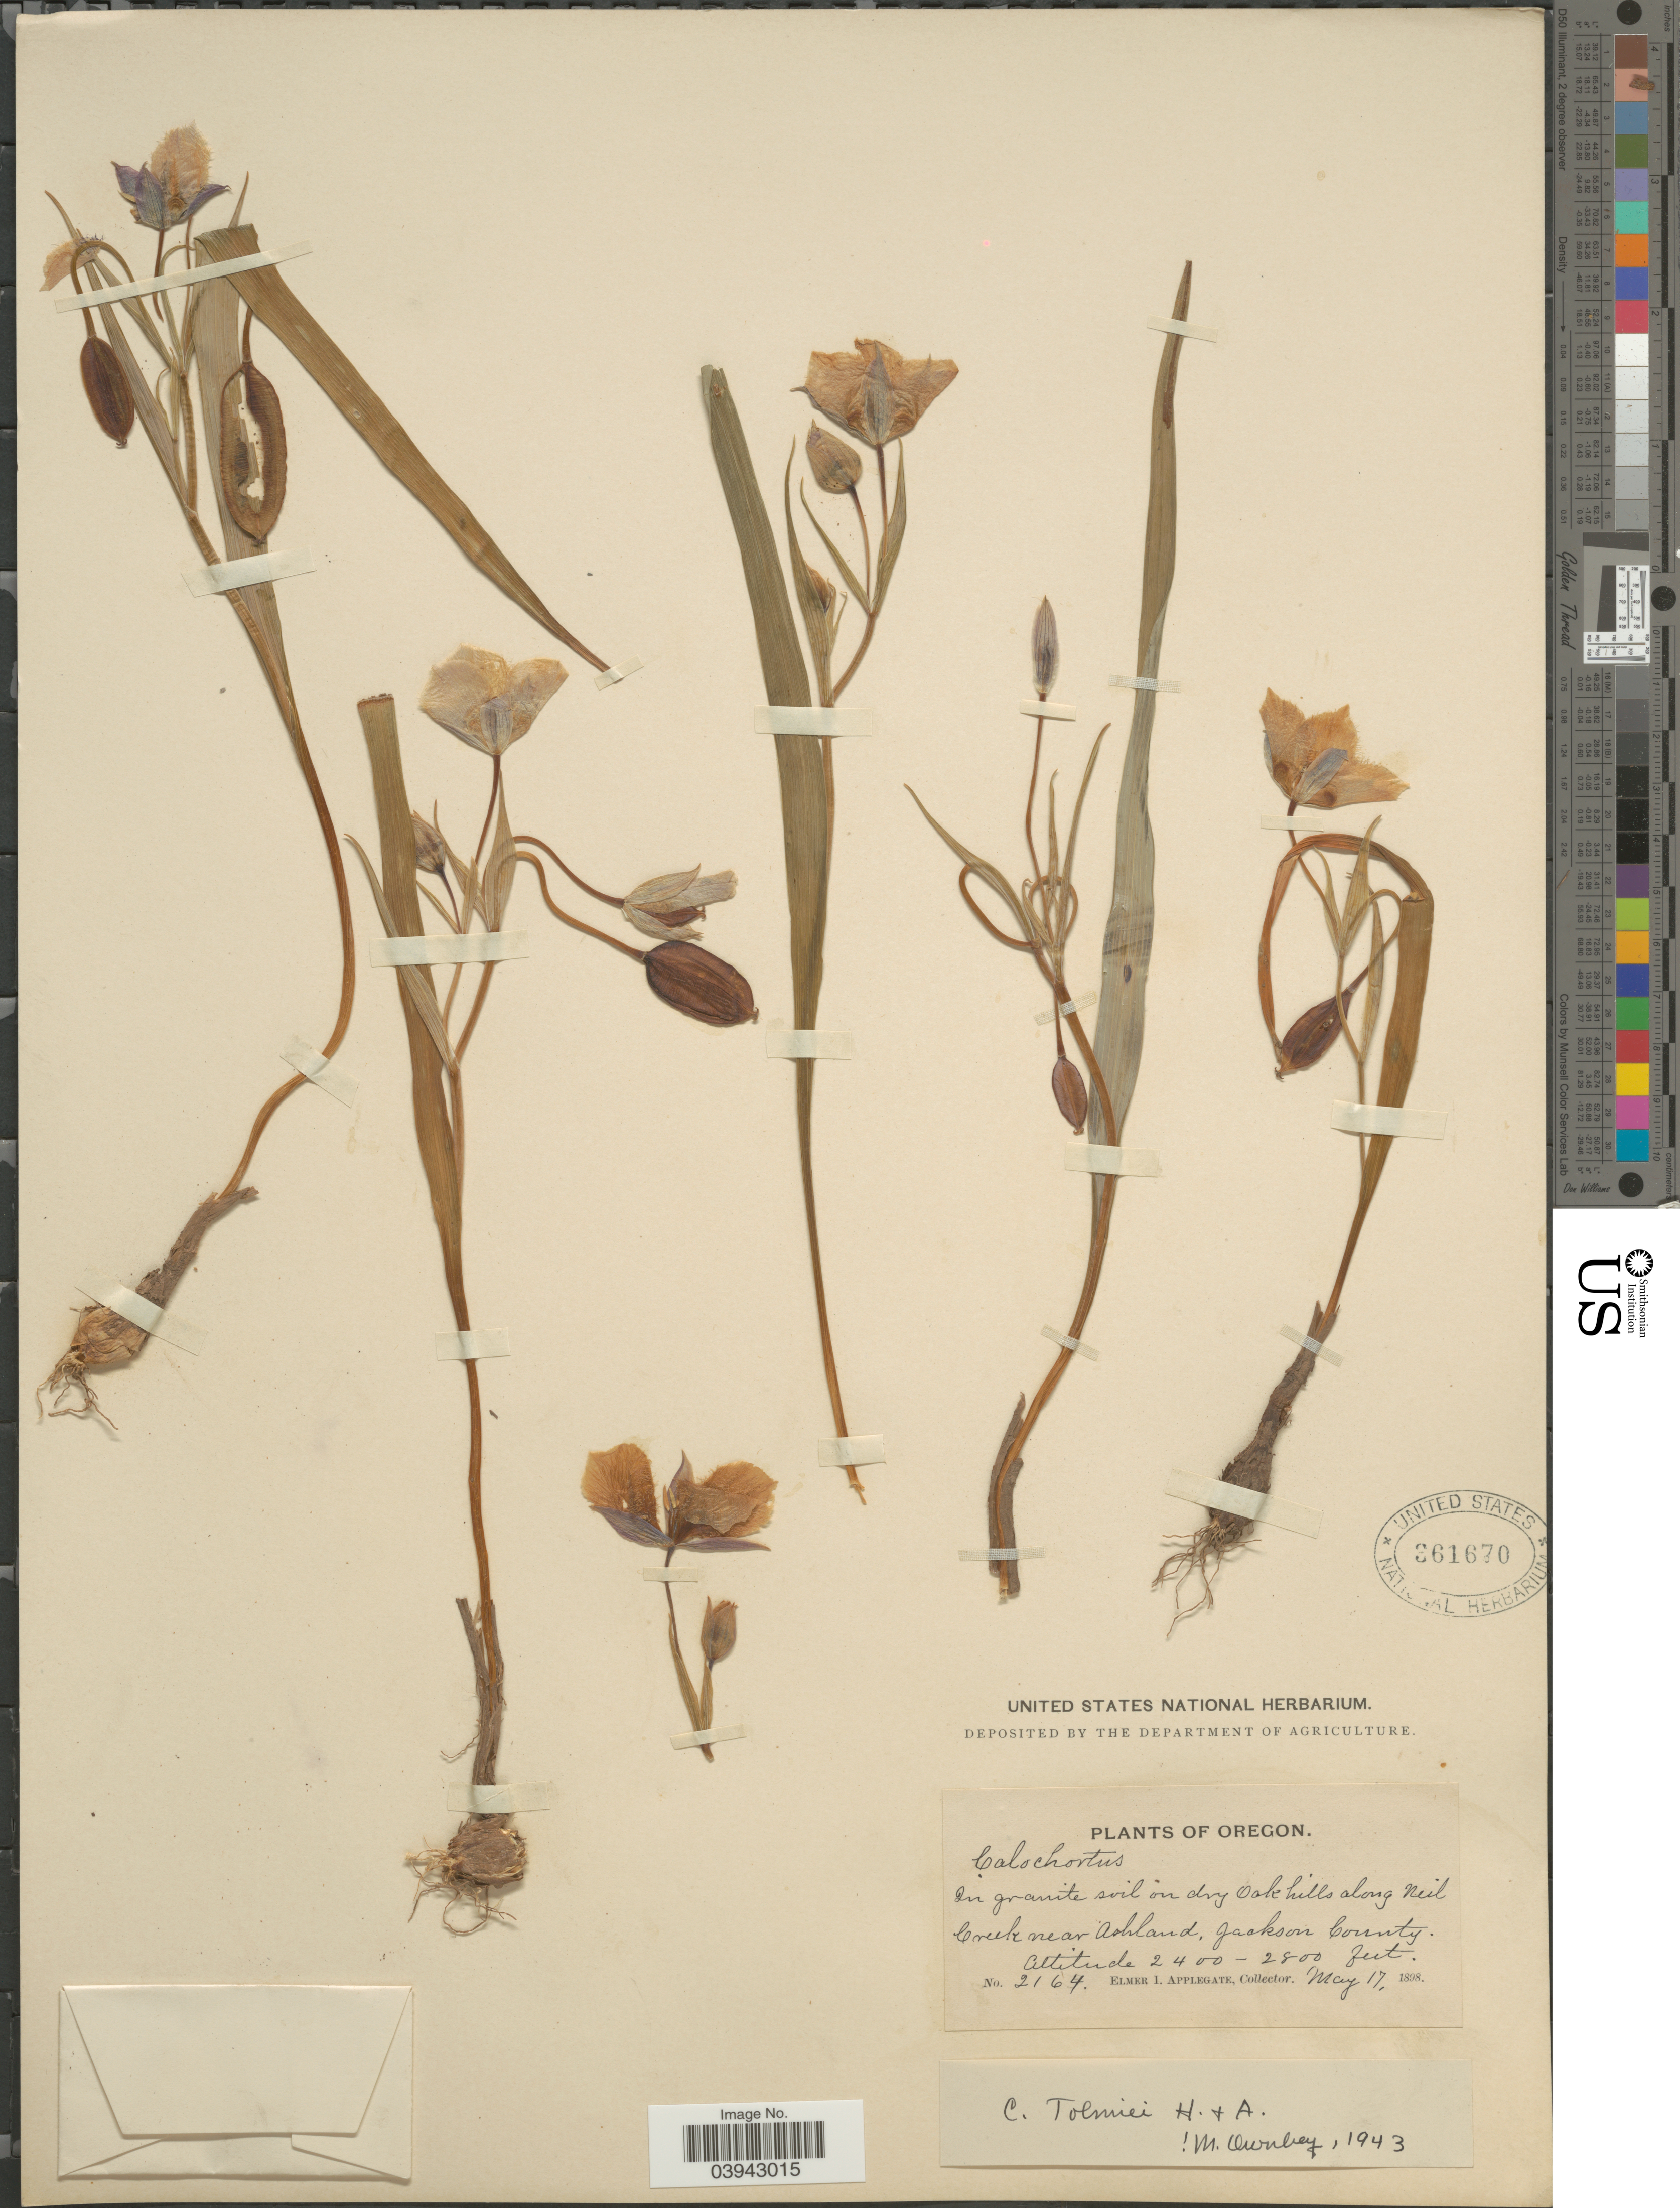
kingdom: Plantae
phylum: Tracheophyta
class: Liliopsida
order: Liliales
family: Liliaceae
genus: Calochortus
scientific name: Calochortus tolmiei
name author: Hook. & Arn.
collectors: E. I. Applegate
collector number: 2164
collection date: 1898-05-17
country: United States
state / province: Oregon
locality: In granite soil on dry Oak hills along Neil Creek near Ashland, Jackson County.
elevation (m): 732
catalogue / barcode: US 361670